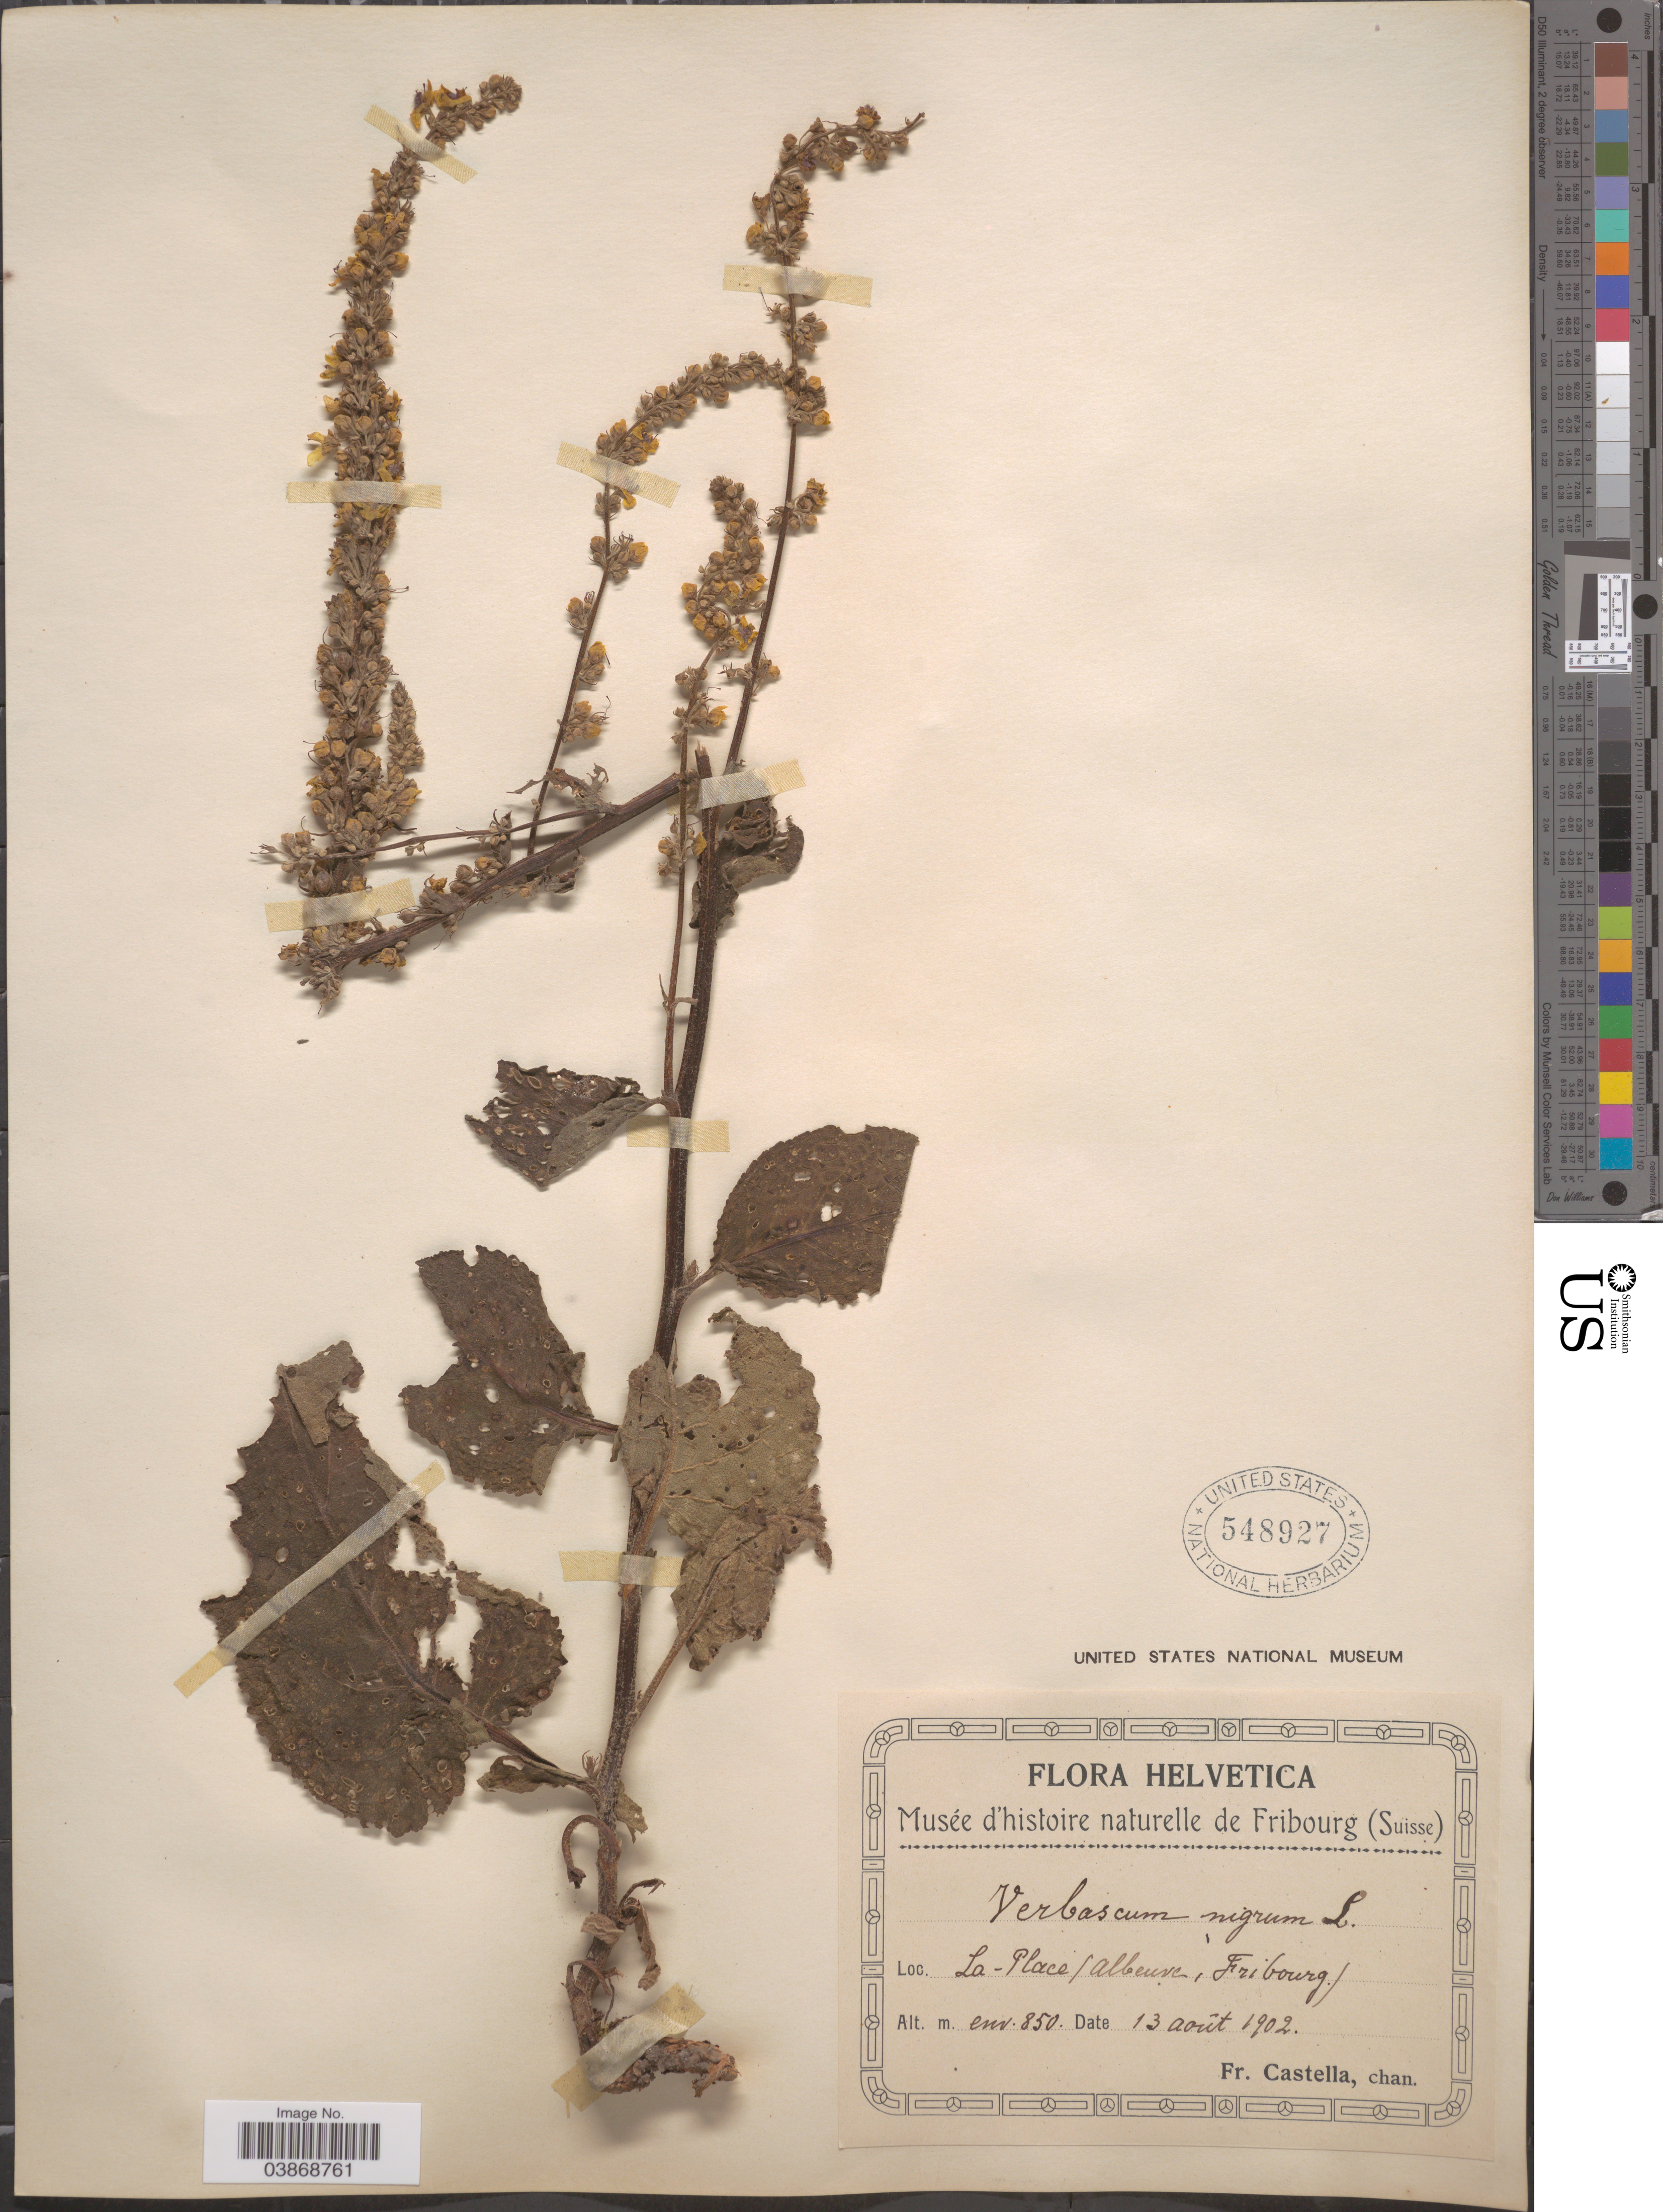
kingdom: Plantae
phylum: Tracheophyta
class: Magnoliopsida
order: Lamiales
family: Scrophulariaceae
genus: Verbascum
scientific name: Verbascum nigrum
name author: L.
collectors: Fr. Castella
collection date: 1902-08-13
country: Switzerland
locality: La - Place / Albeuve, Fribourg.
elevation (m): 850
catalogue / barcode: US 548927